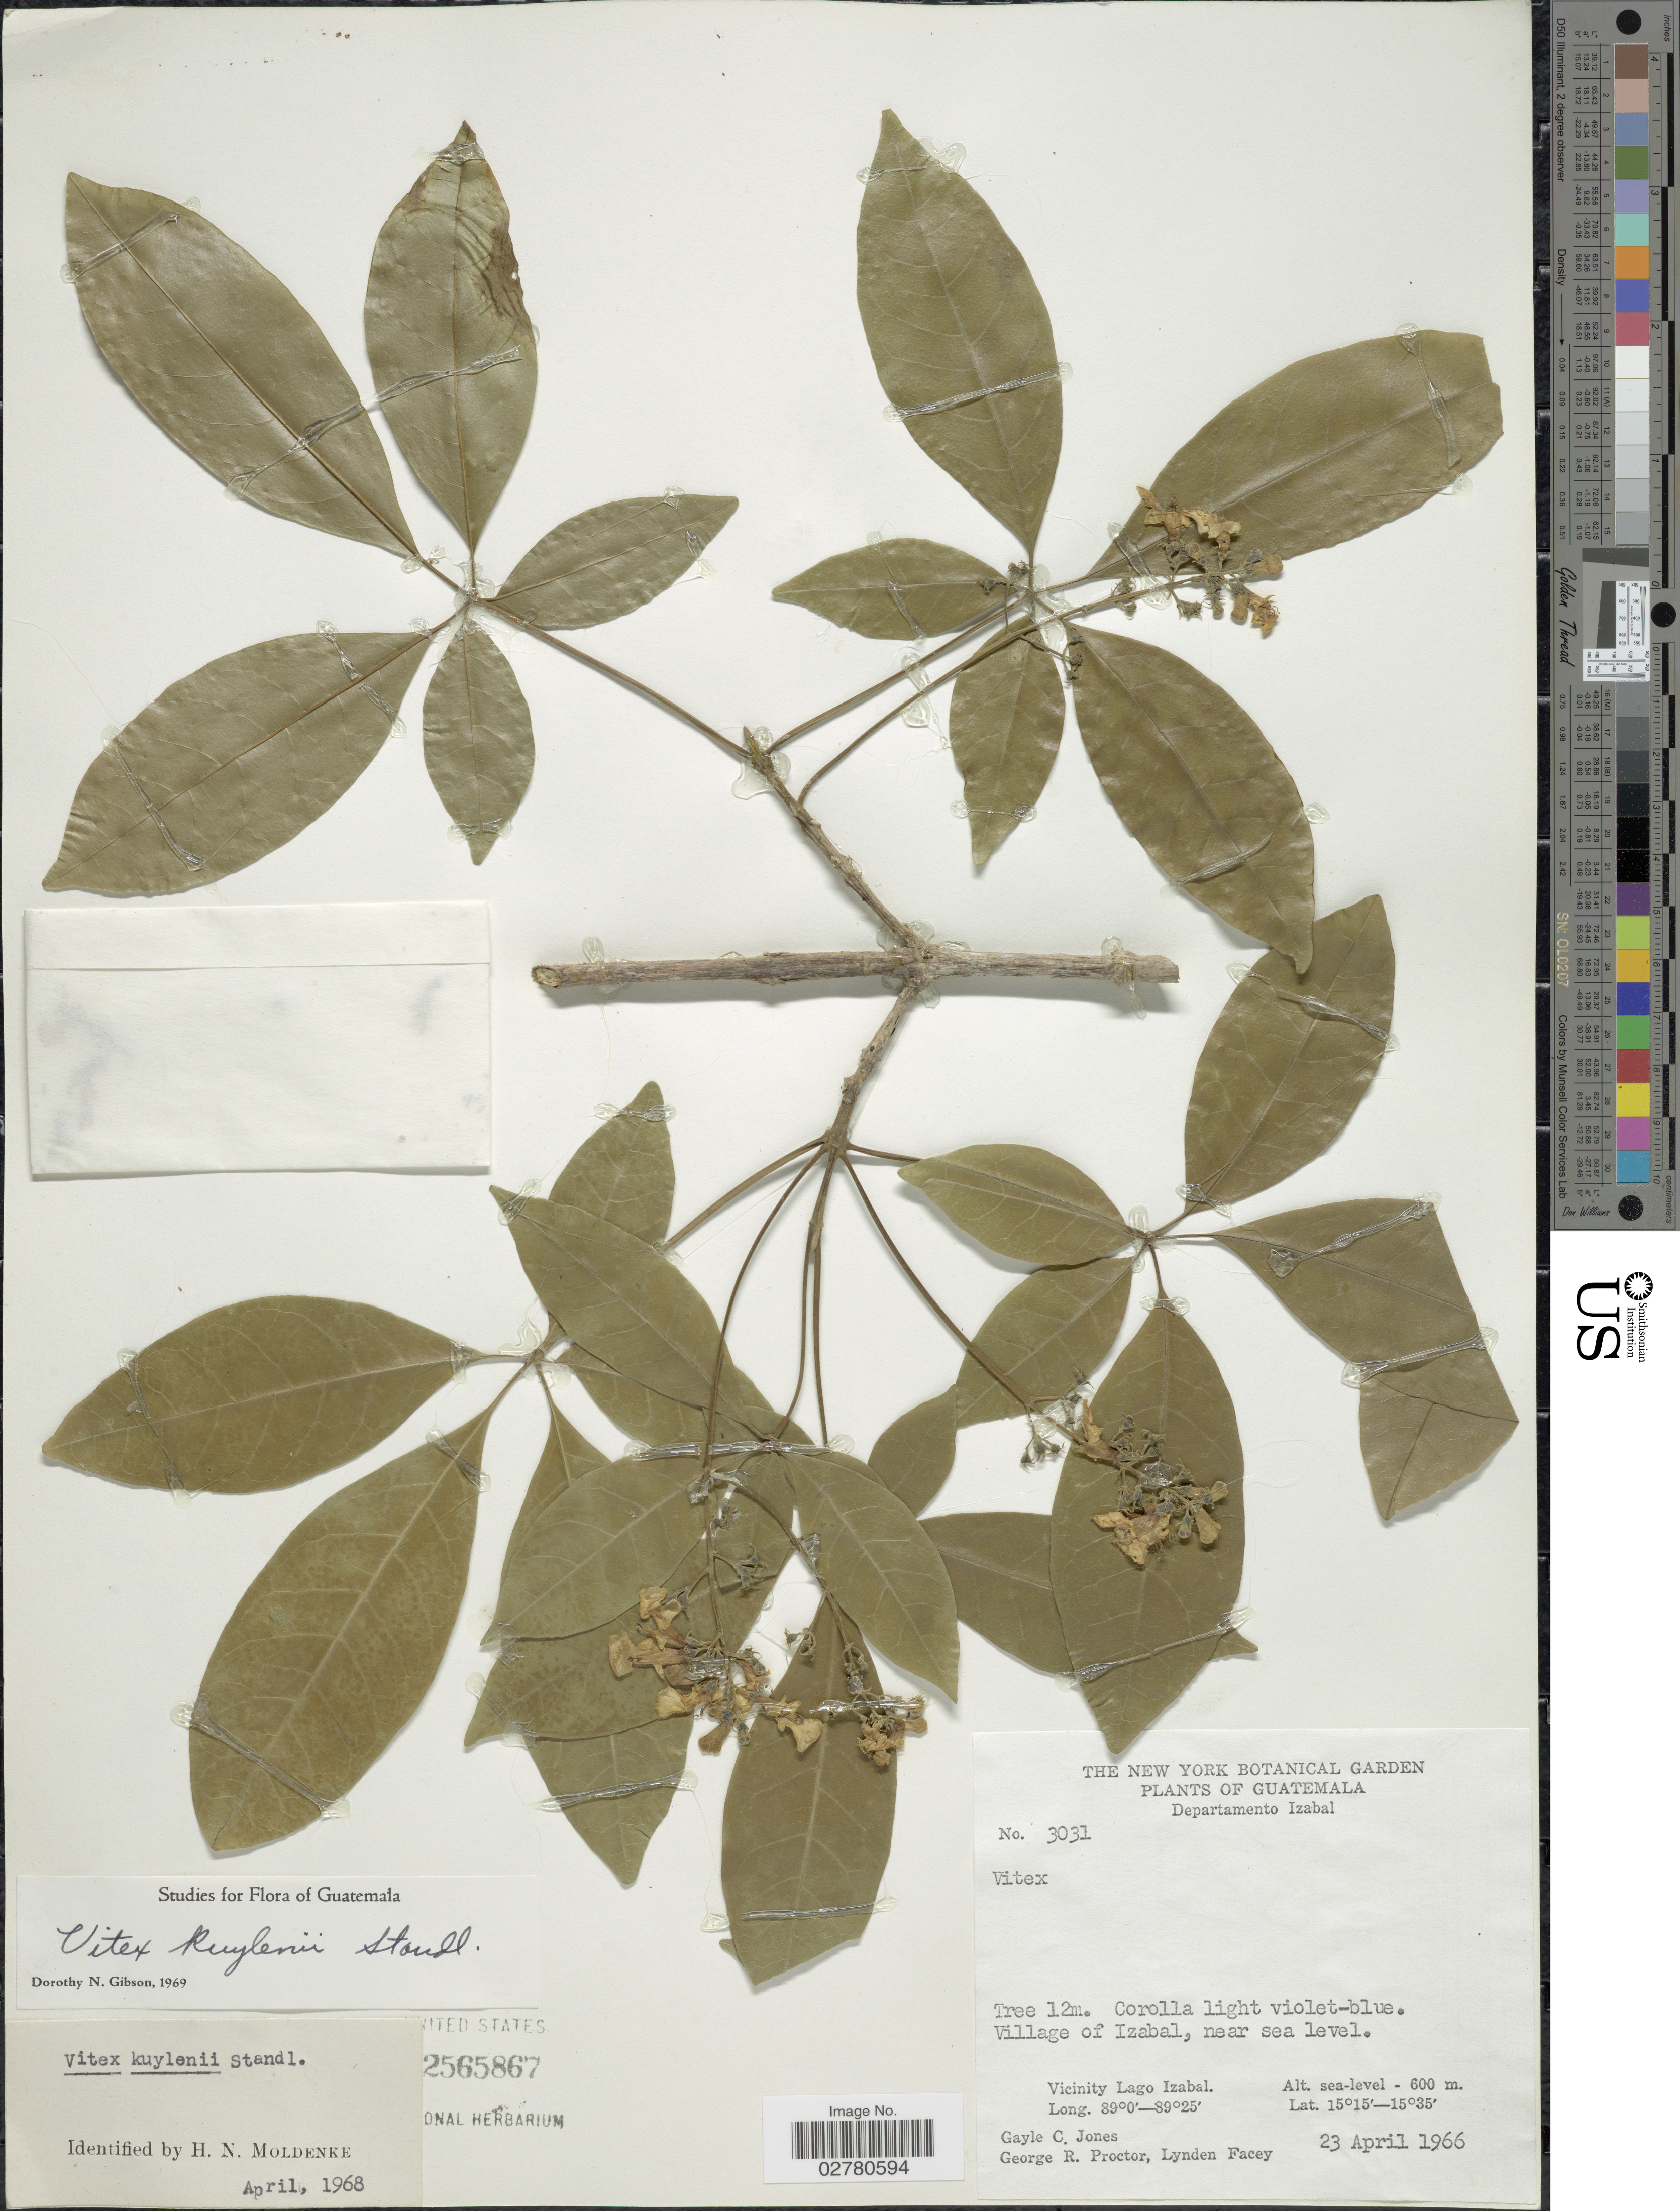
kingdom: Plantae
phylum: Tracheophyta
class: Magnoliopsida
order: Lamiales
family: Lamiaceae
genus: Vitex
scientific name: Vitex kuylenii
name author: Standl.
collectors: G. C. Jones, G. R. Proctor & L. Facey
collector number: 3031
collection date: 1966-04-23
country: Guatemala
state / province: Izabal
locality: Village of Izabal. Vicinity Lago Izabal.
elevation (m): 0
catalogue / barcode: US 2565867